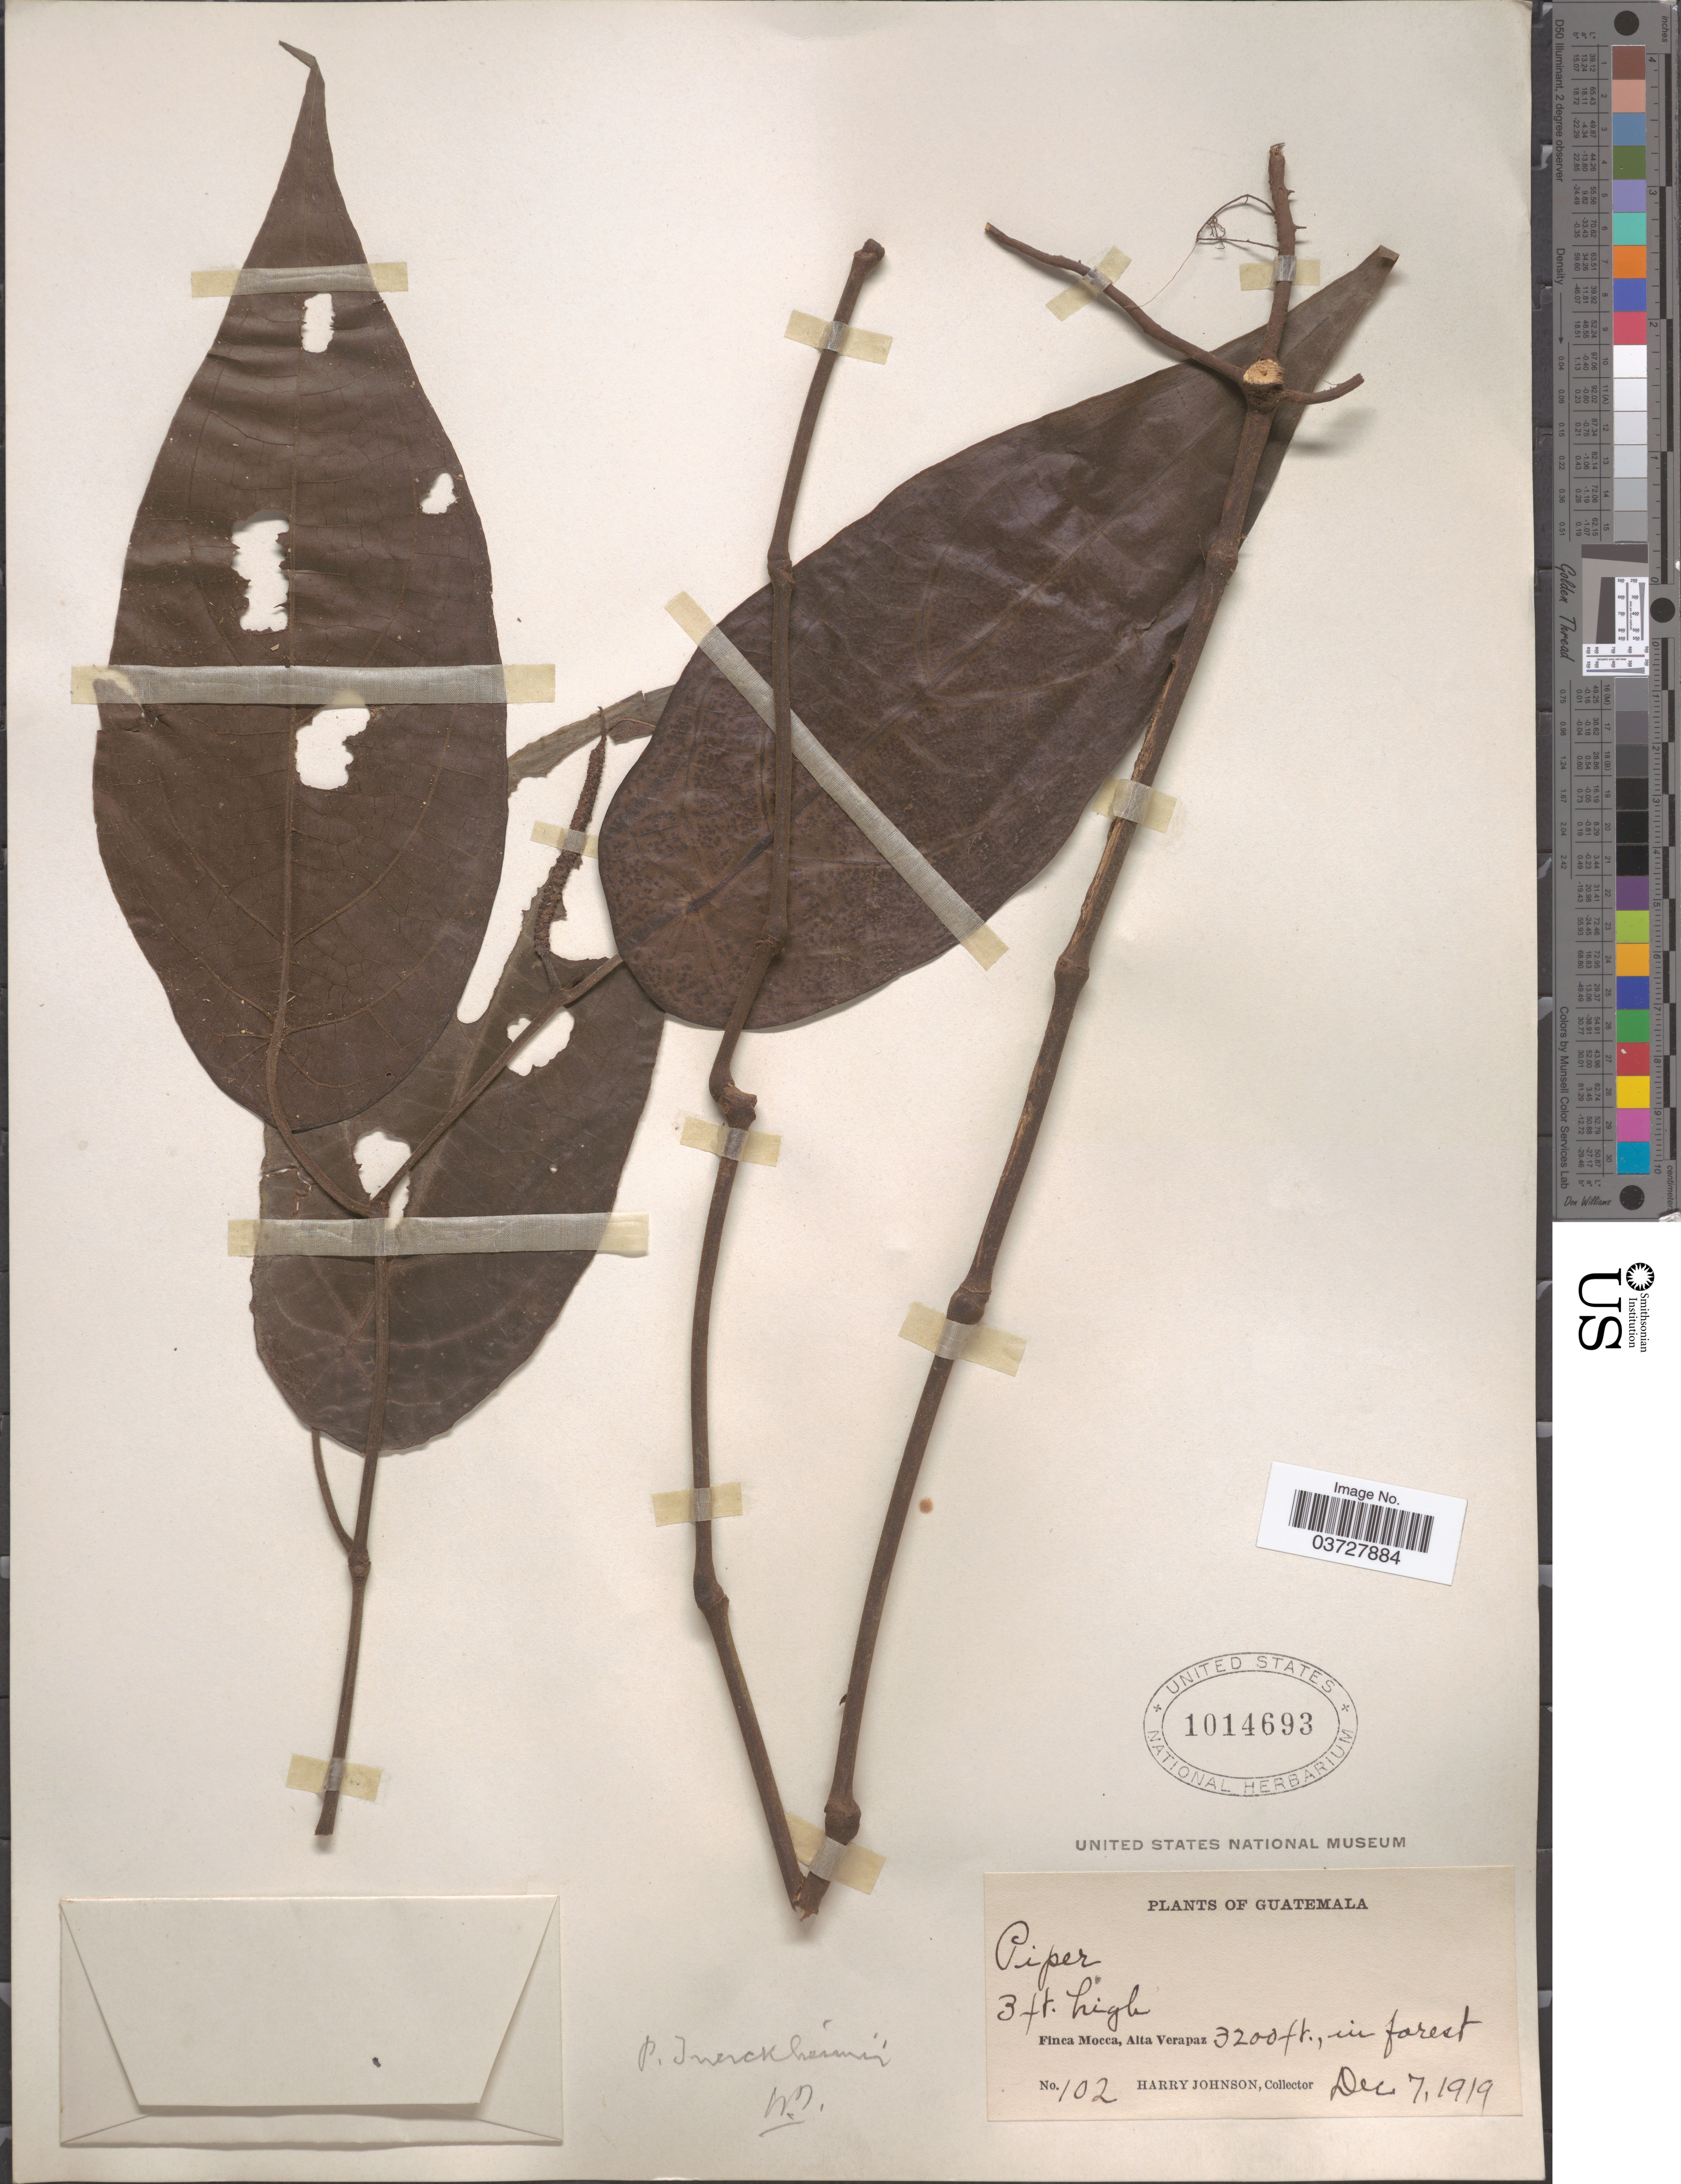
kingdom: Plantae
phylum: Tracheophyta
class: Magnoliopsida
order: Piperales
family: Piperaceae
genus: Piper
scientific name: Piper tuerckheimii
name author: C. DC.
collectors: H. Johnson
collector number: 102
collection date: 1919-12-07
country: Guatemala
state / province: Alta Verapaz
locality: Finca Mocca.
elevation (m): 975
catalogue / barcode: US 1014693